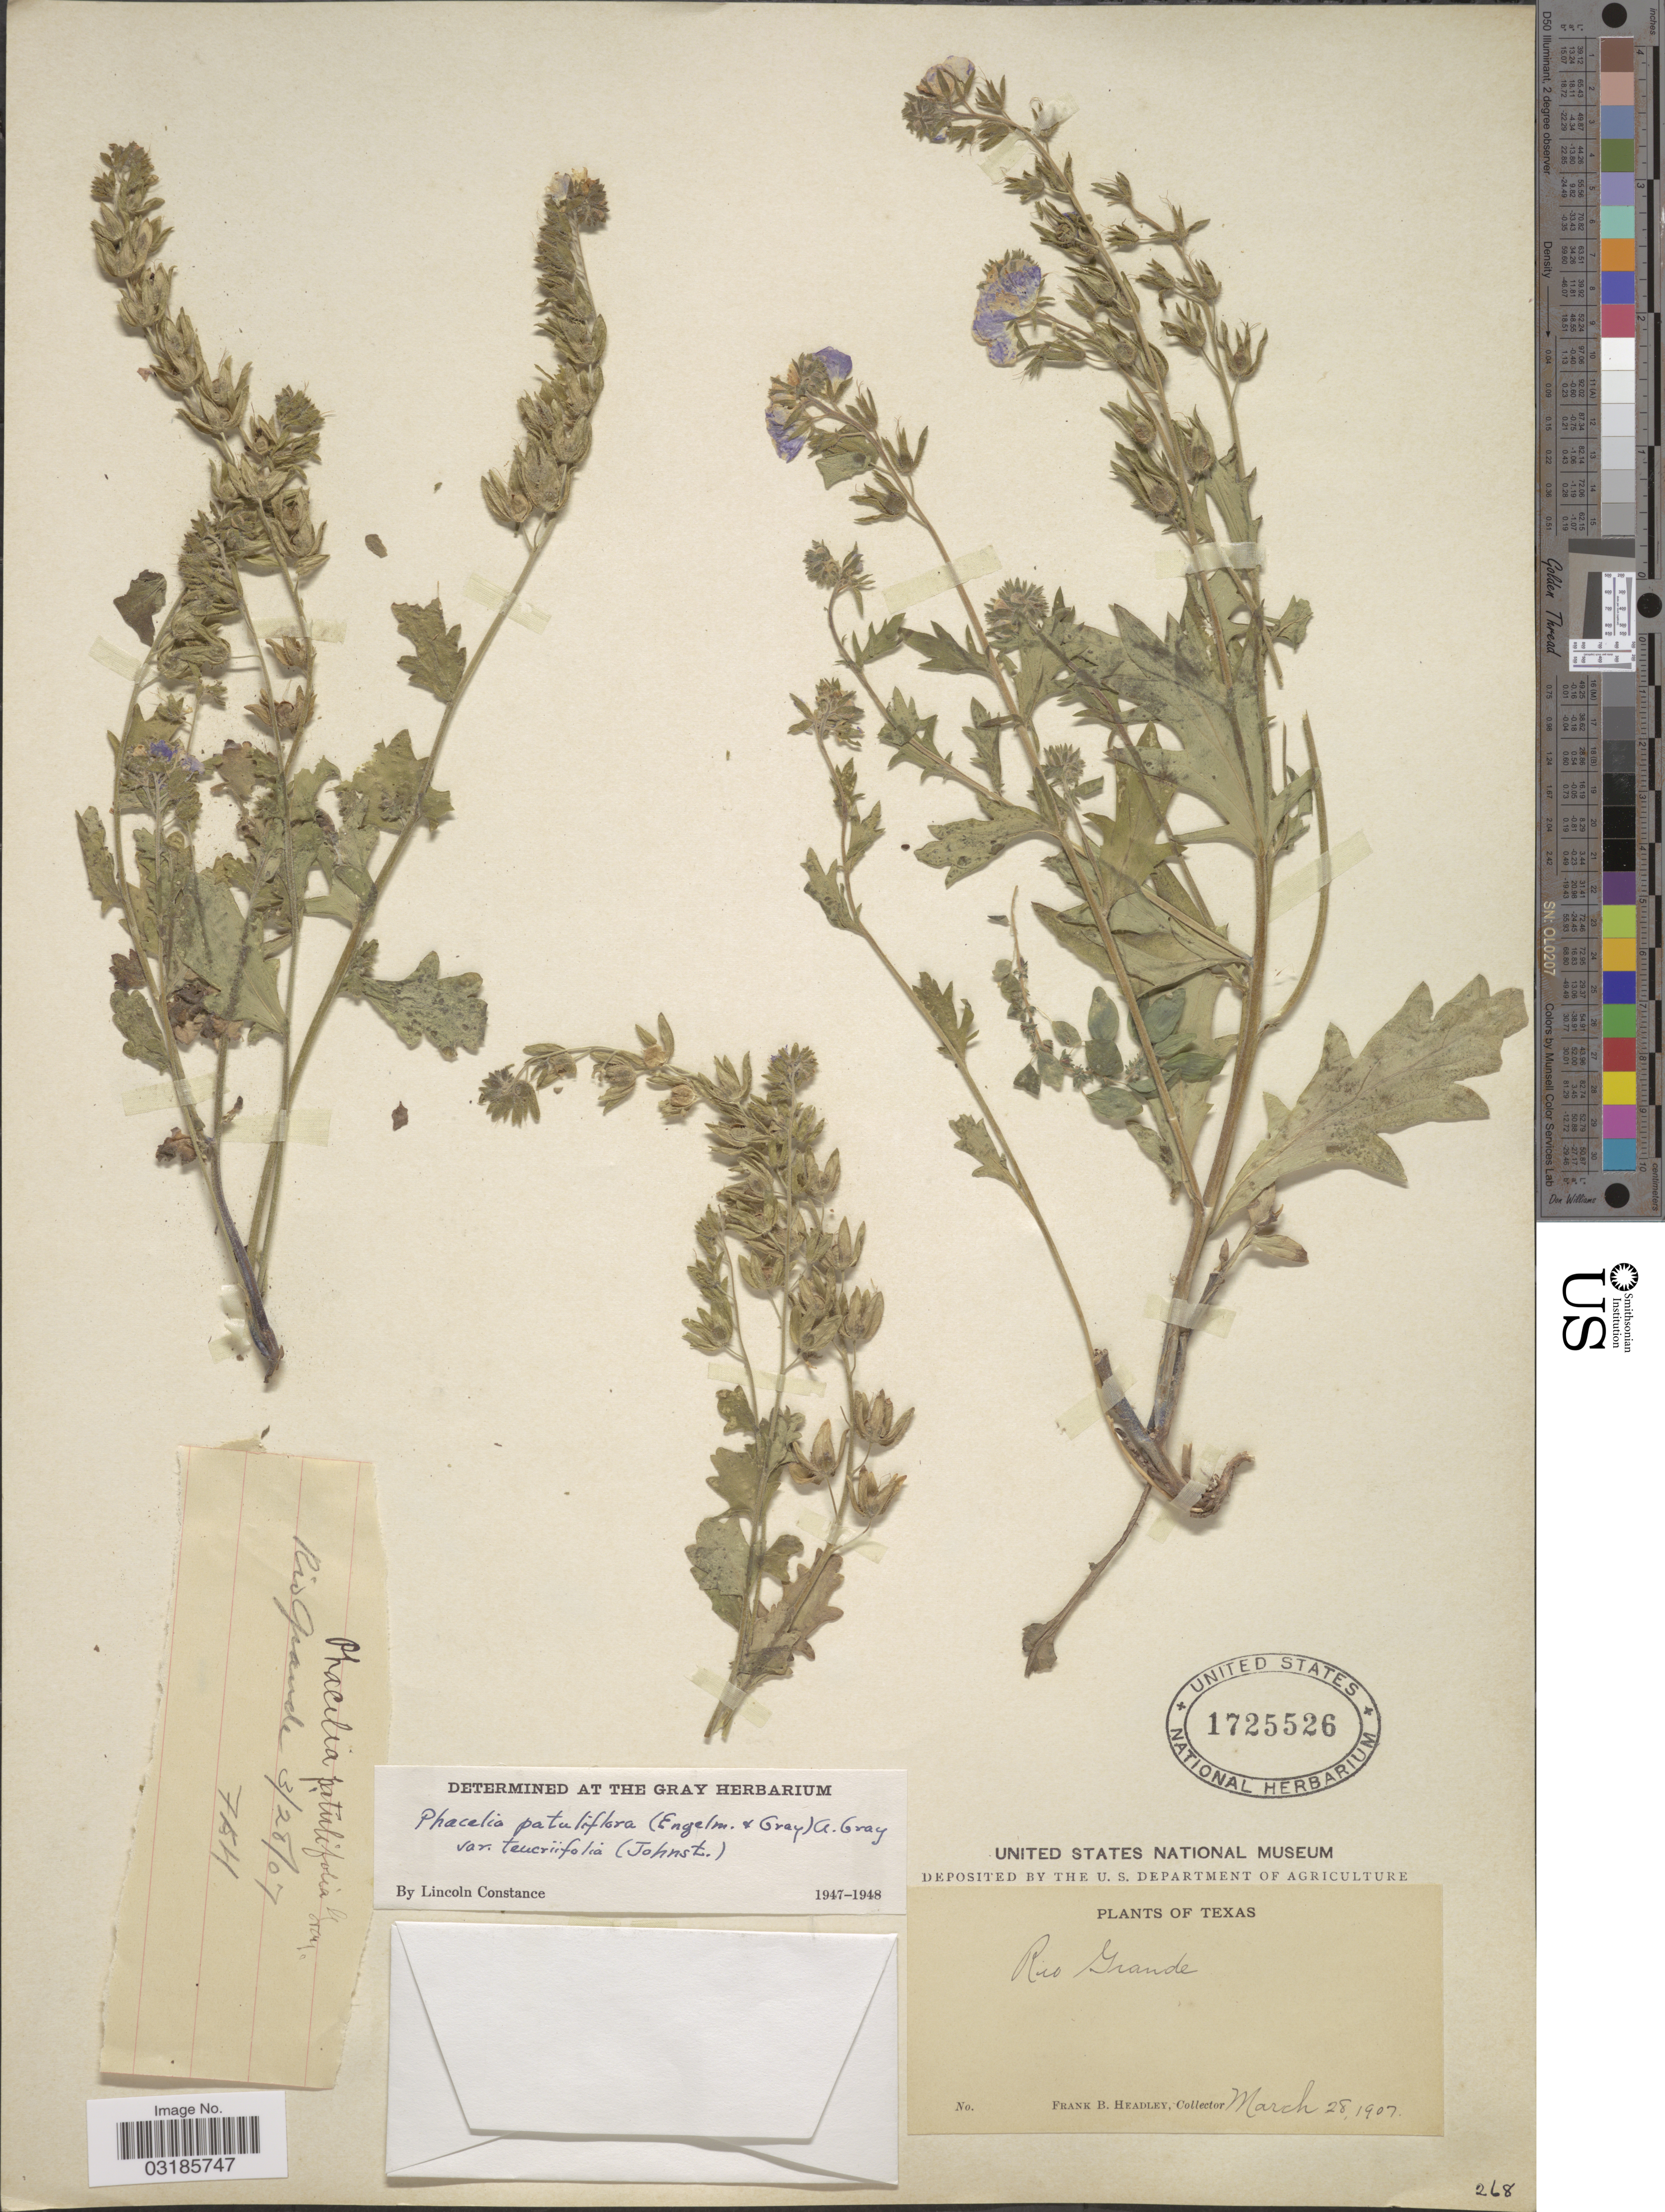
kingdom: Plantae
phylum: Tracheophyta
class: Magnoliopsida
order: Boraginales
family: Hydrophyllaceae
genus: Phacelia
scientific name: Phacelia patuliflora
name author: (Engelm. & A. Gray) A. Gray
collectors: F. B. Headley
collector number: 754*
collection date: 1907-03-28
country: United States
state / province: Texas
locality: Rio Grande.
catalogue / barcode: US 1725526